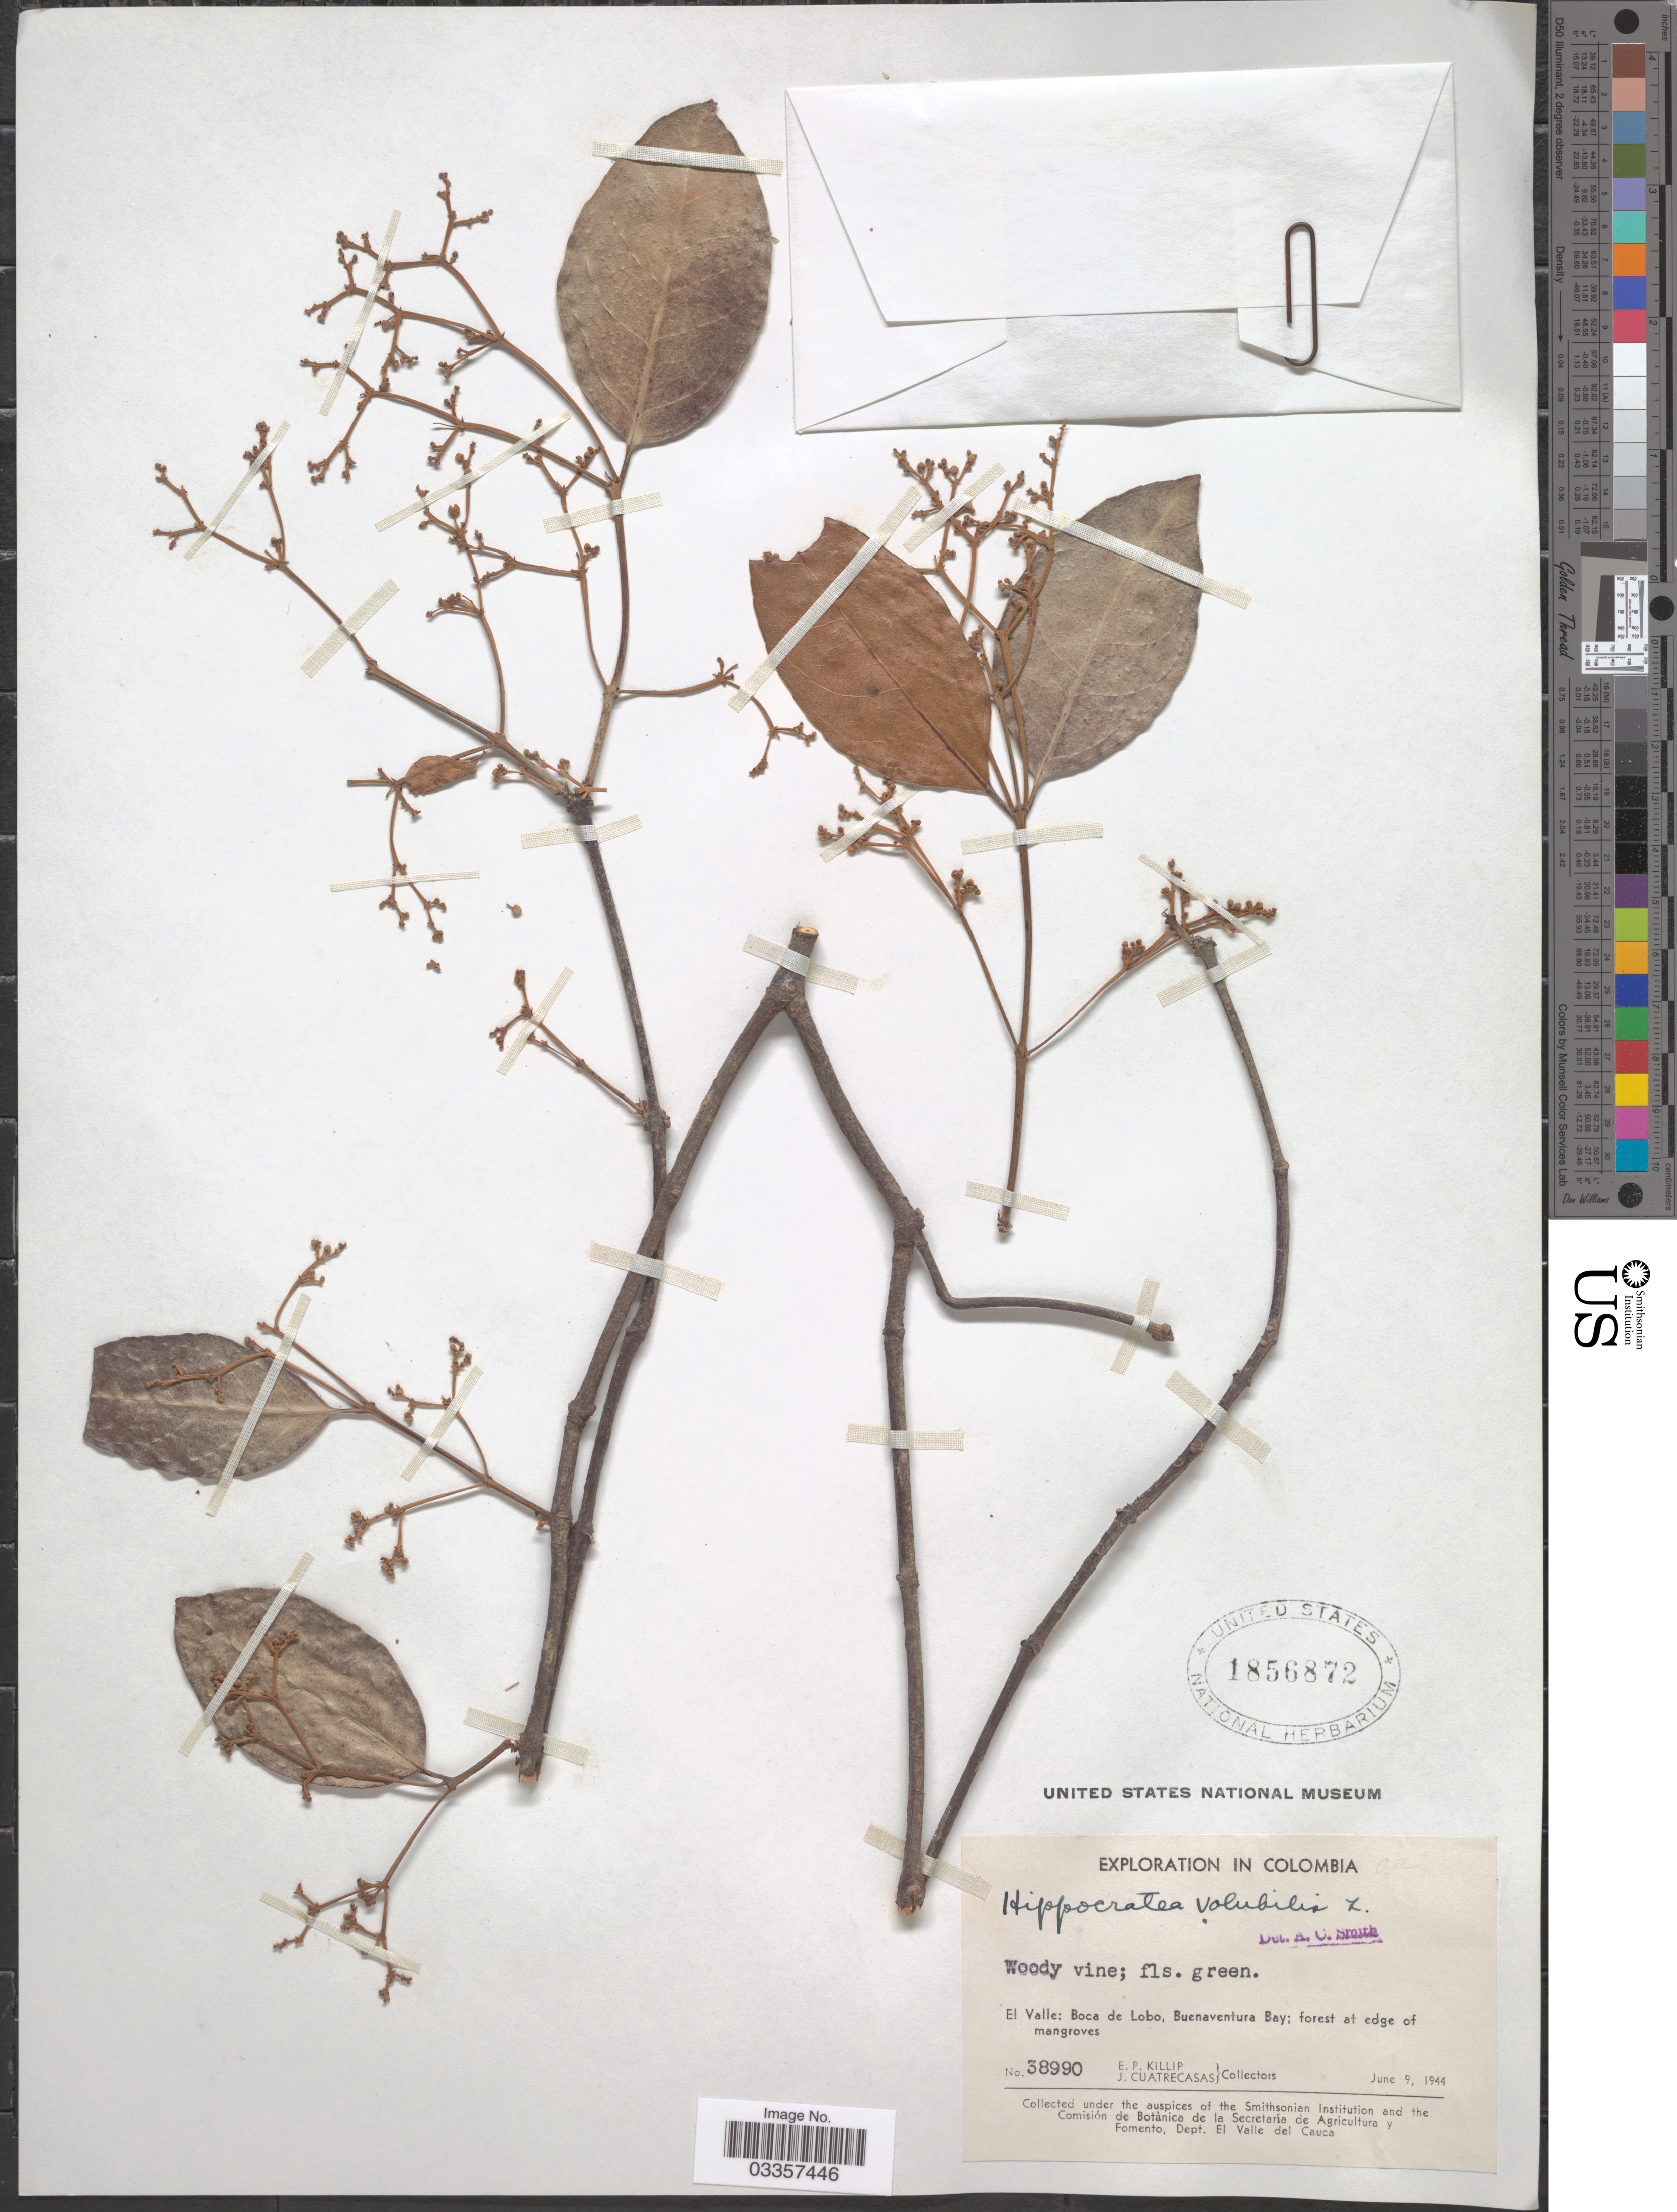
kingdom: Plantae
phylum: Tracheophyta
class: Magnoliopsida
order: Celastrales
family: Celastraceae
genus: Hippocratea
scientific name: Hippocratea volubilis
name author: L.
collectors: E. P. Killip & J. Cuatrecasas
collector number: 38990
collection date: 1944-06-09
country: Colombia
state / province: Valle del Cauca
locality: El Valle: Boca de Lobo, Buenaventura Bay.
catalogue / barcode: US 1856872